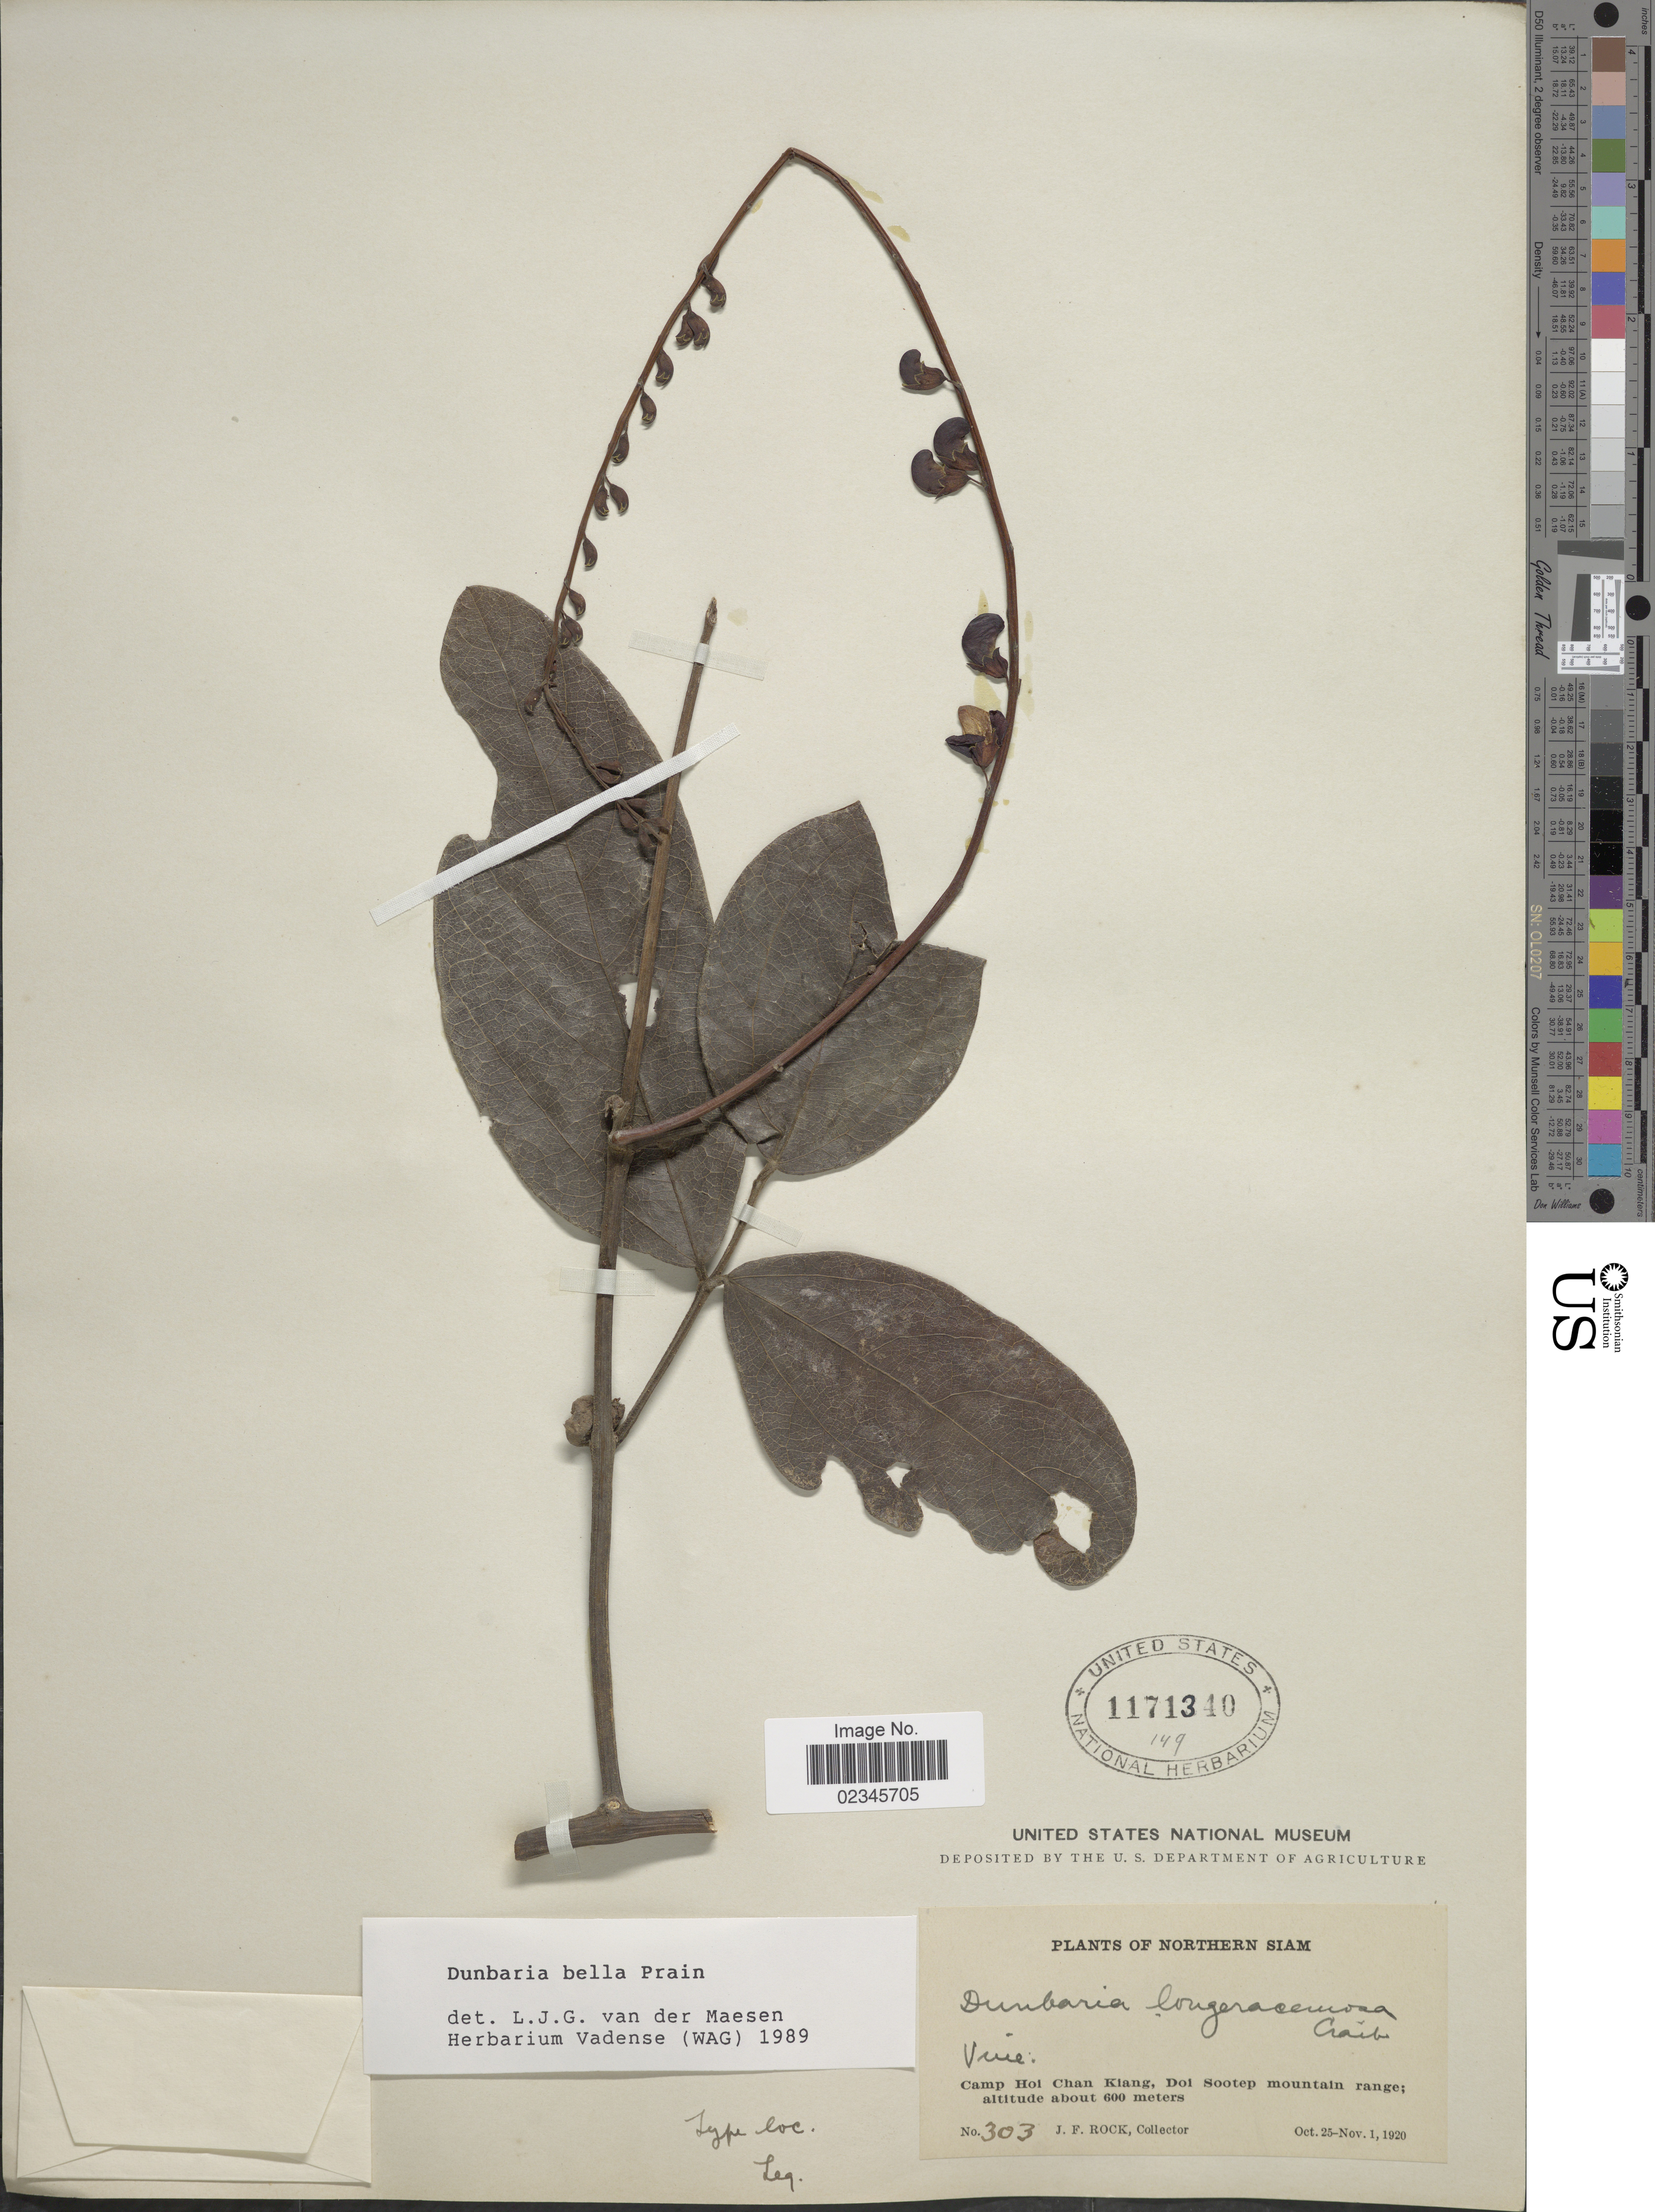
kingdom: Plantae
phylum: Tracheophyta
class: Magnoliopsida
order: Fabales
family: Fabaceae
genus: Dunbaria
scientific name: Dunbaria bella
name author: Prain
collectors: J. Rock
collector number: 303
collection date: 1920-10-25/1920-11-01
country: Thailand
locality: Northern Siam, Camp Hoi Chan Kiang, Doi Sootep mountain range.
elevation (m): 600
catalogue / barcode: US 1171340